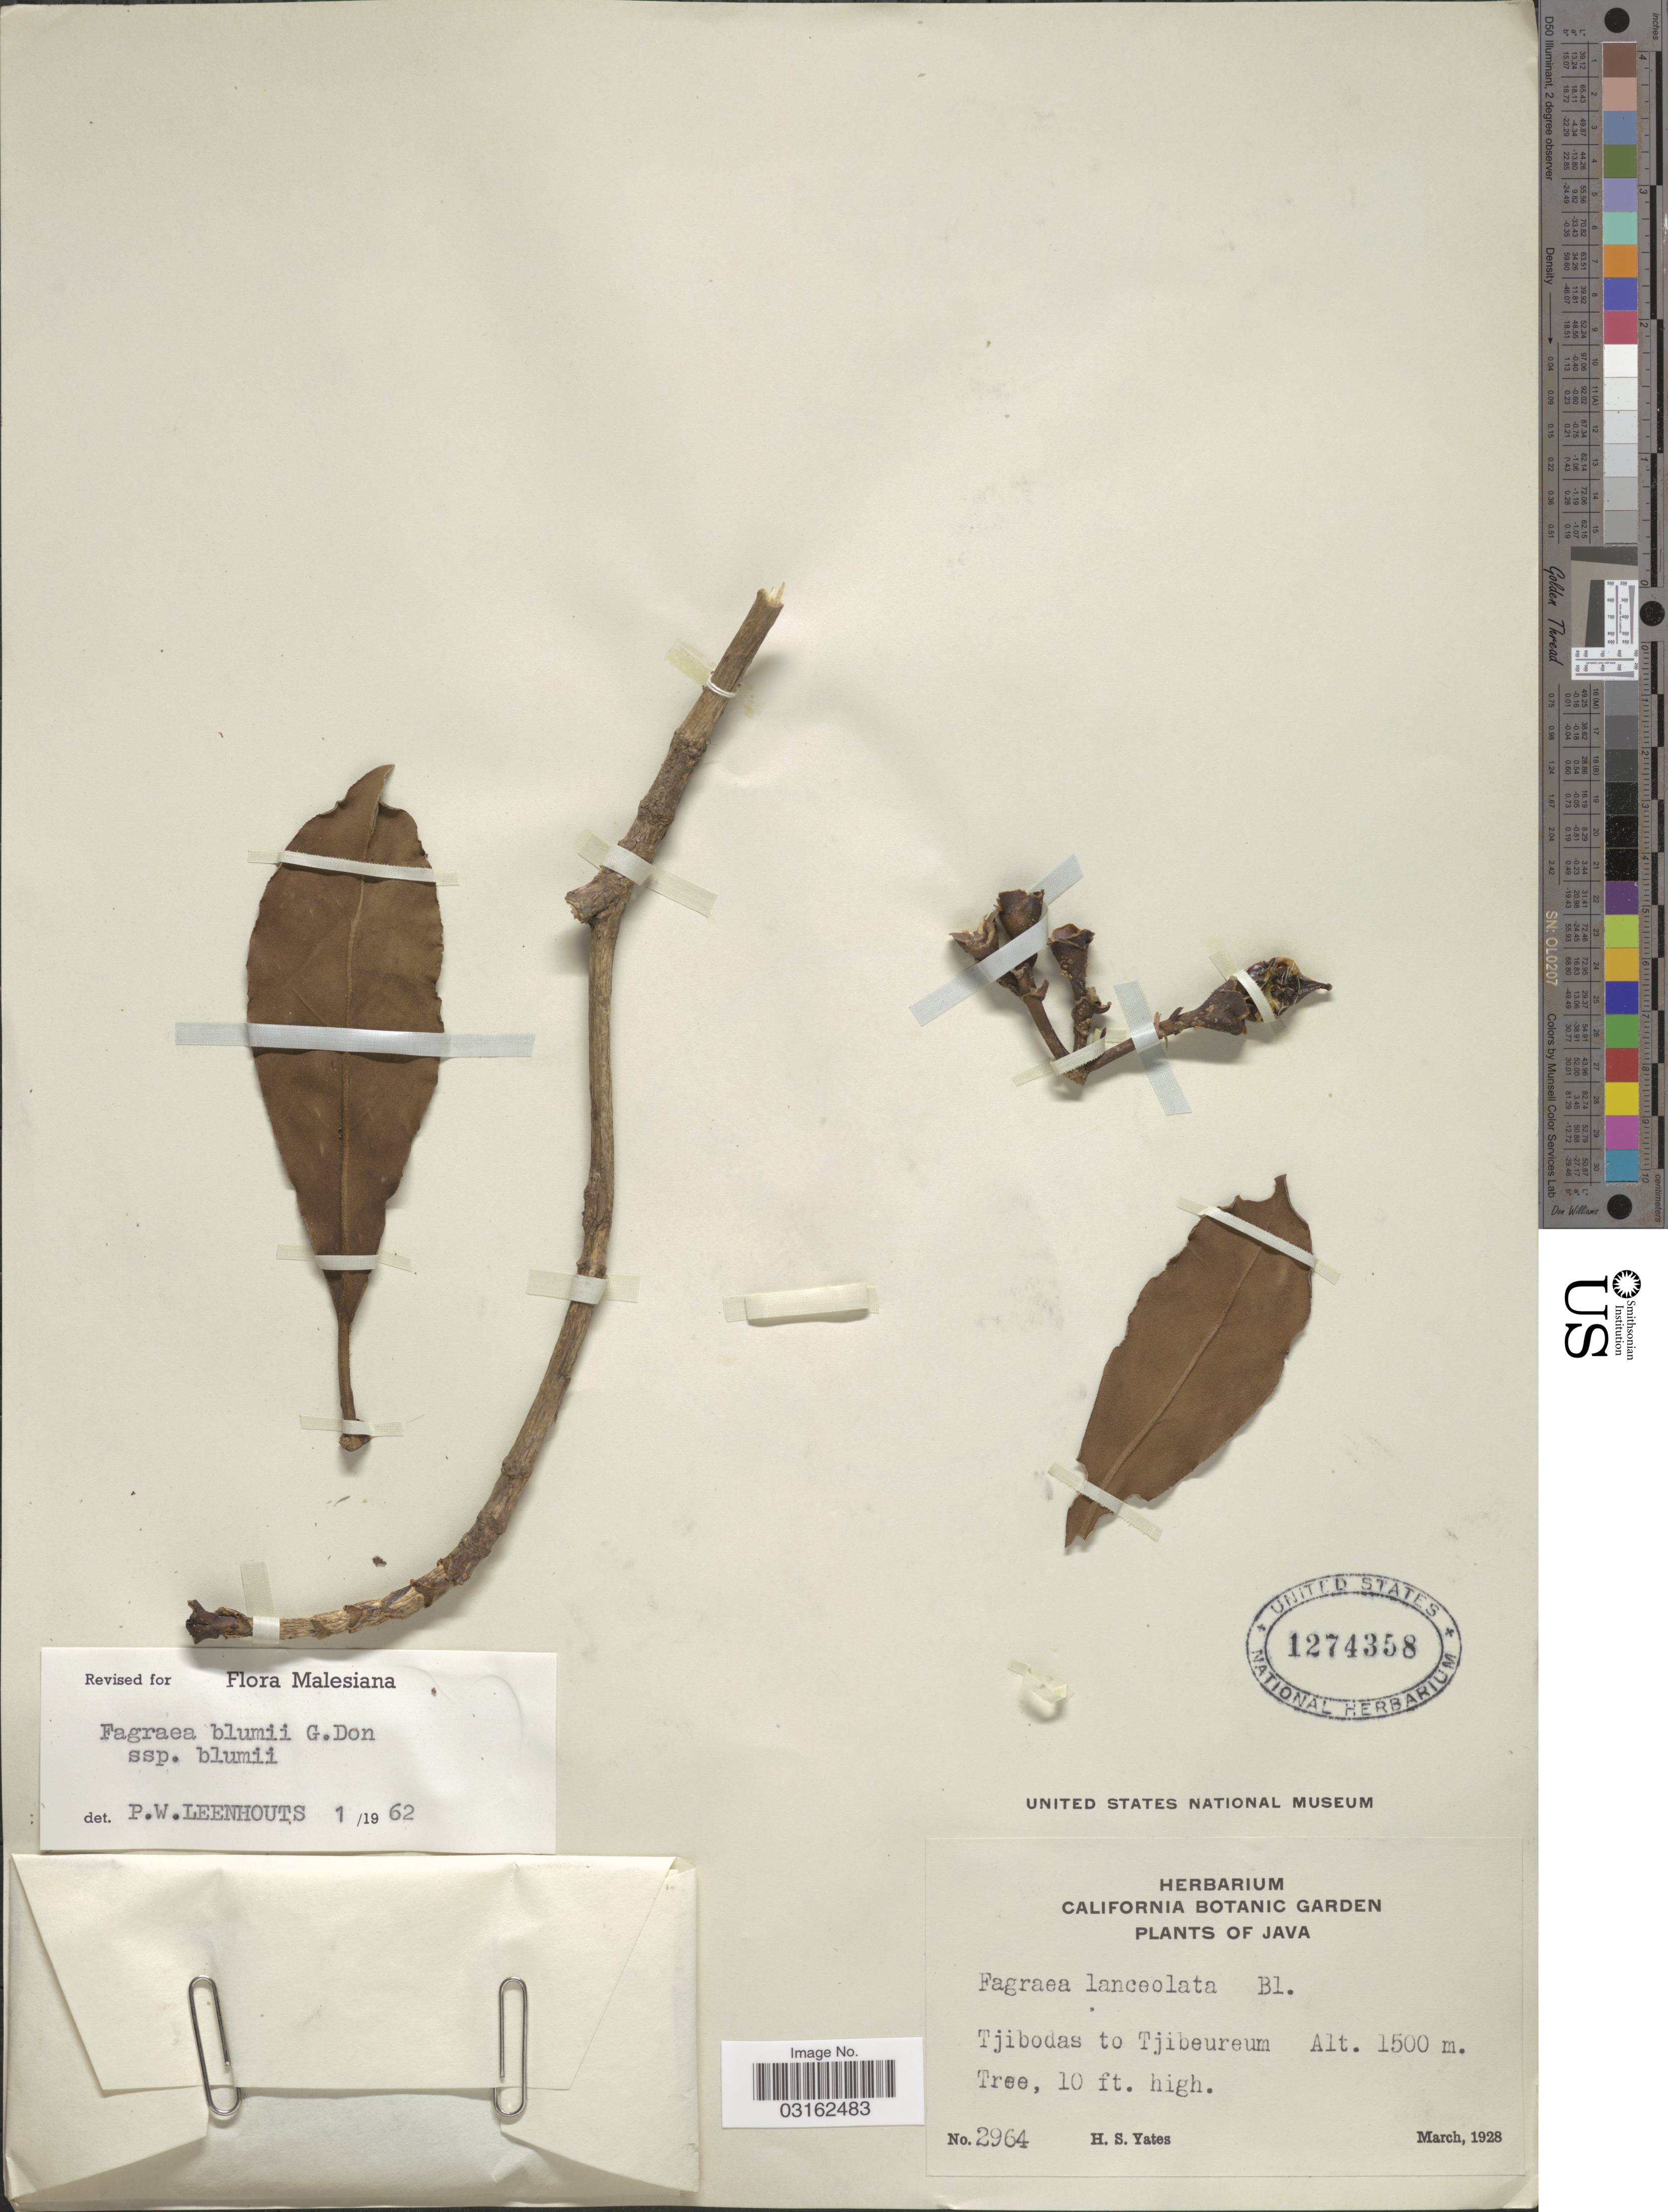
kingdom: Plantae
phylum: Tracheophyta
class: Magnoliopsida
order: Gentianales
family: Gentianaceae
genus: Fagraea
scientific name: Fagraea blumei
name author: G. Don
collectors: H. S. Yates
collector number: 2964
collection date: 1928-03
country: Indonesia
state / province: Java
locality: Tjibodas to Tjibeureum.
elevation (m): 1500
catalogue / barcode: US 1274358